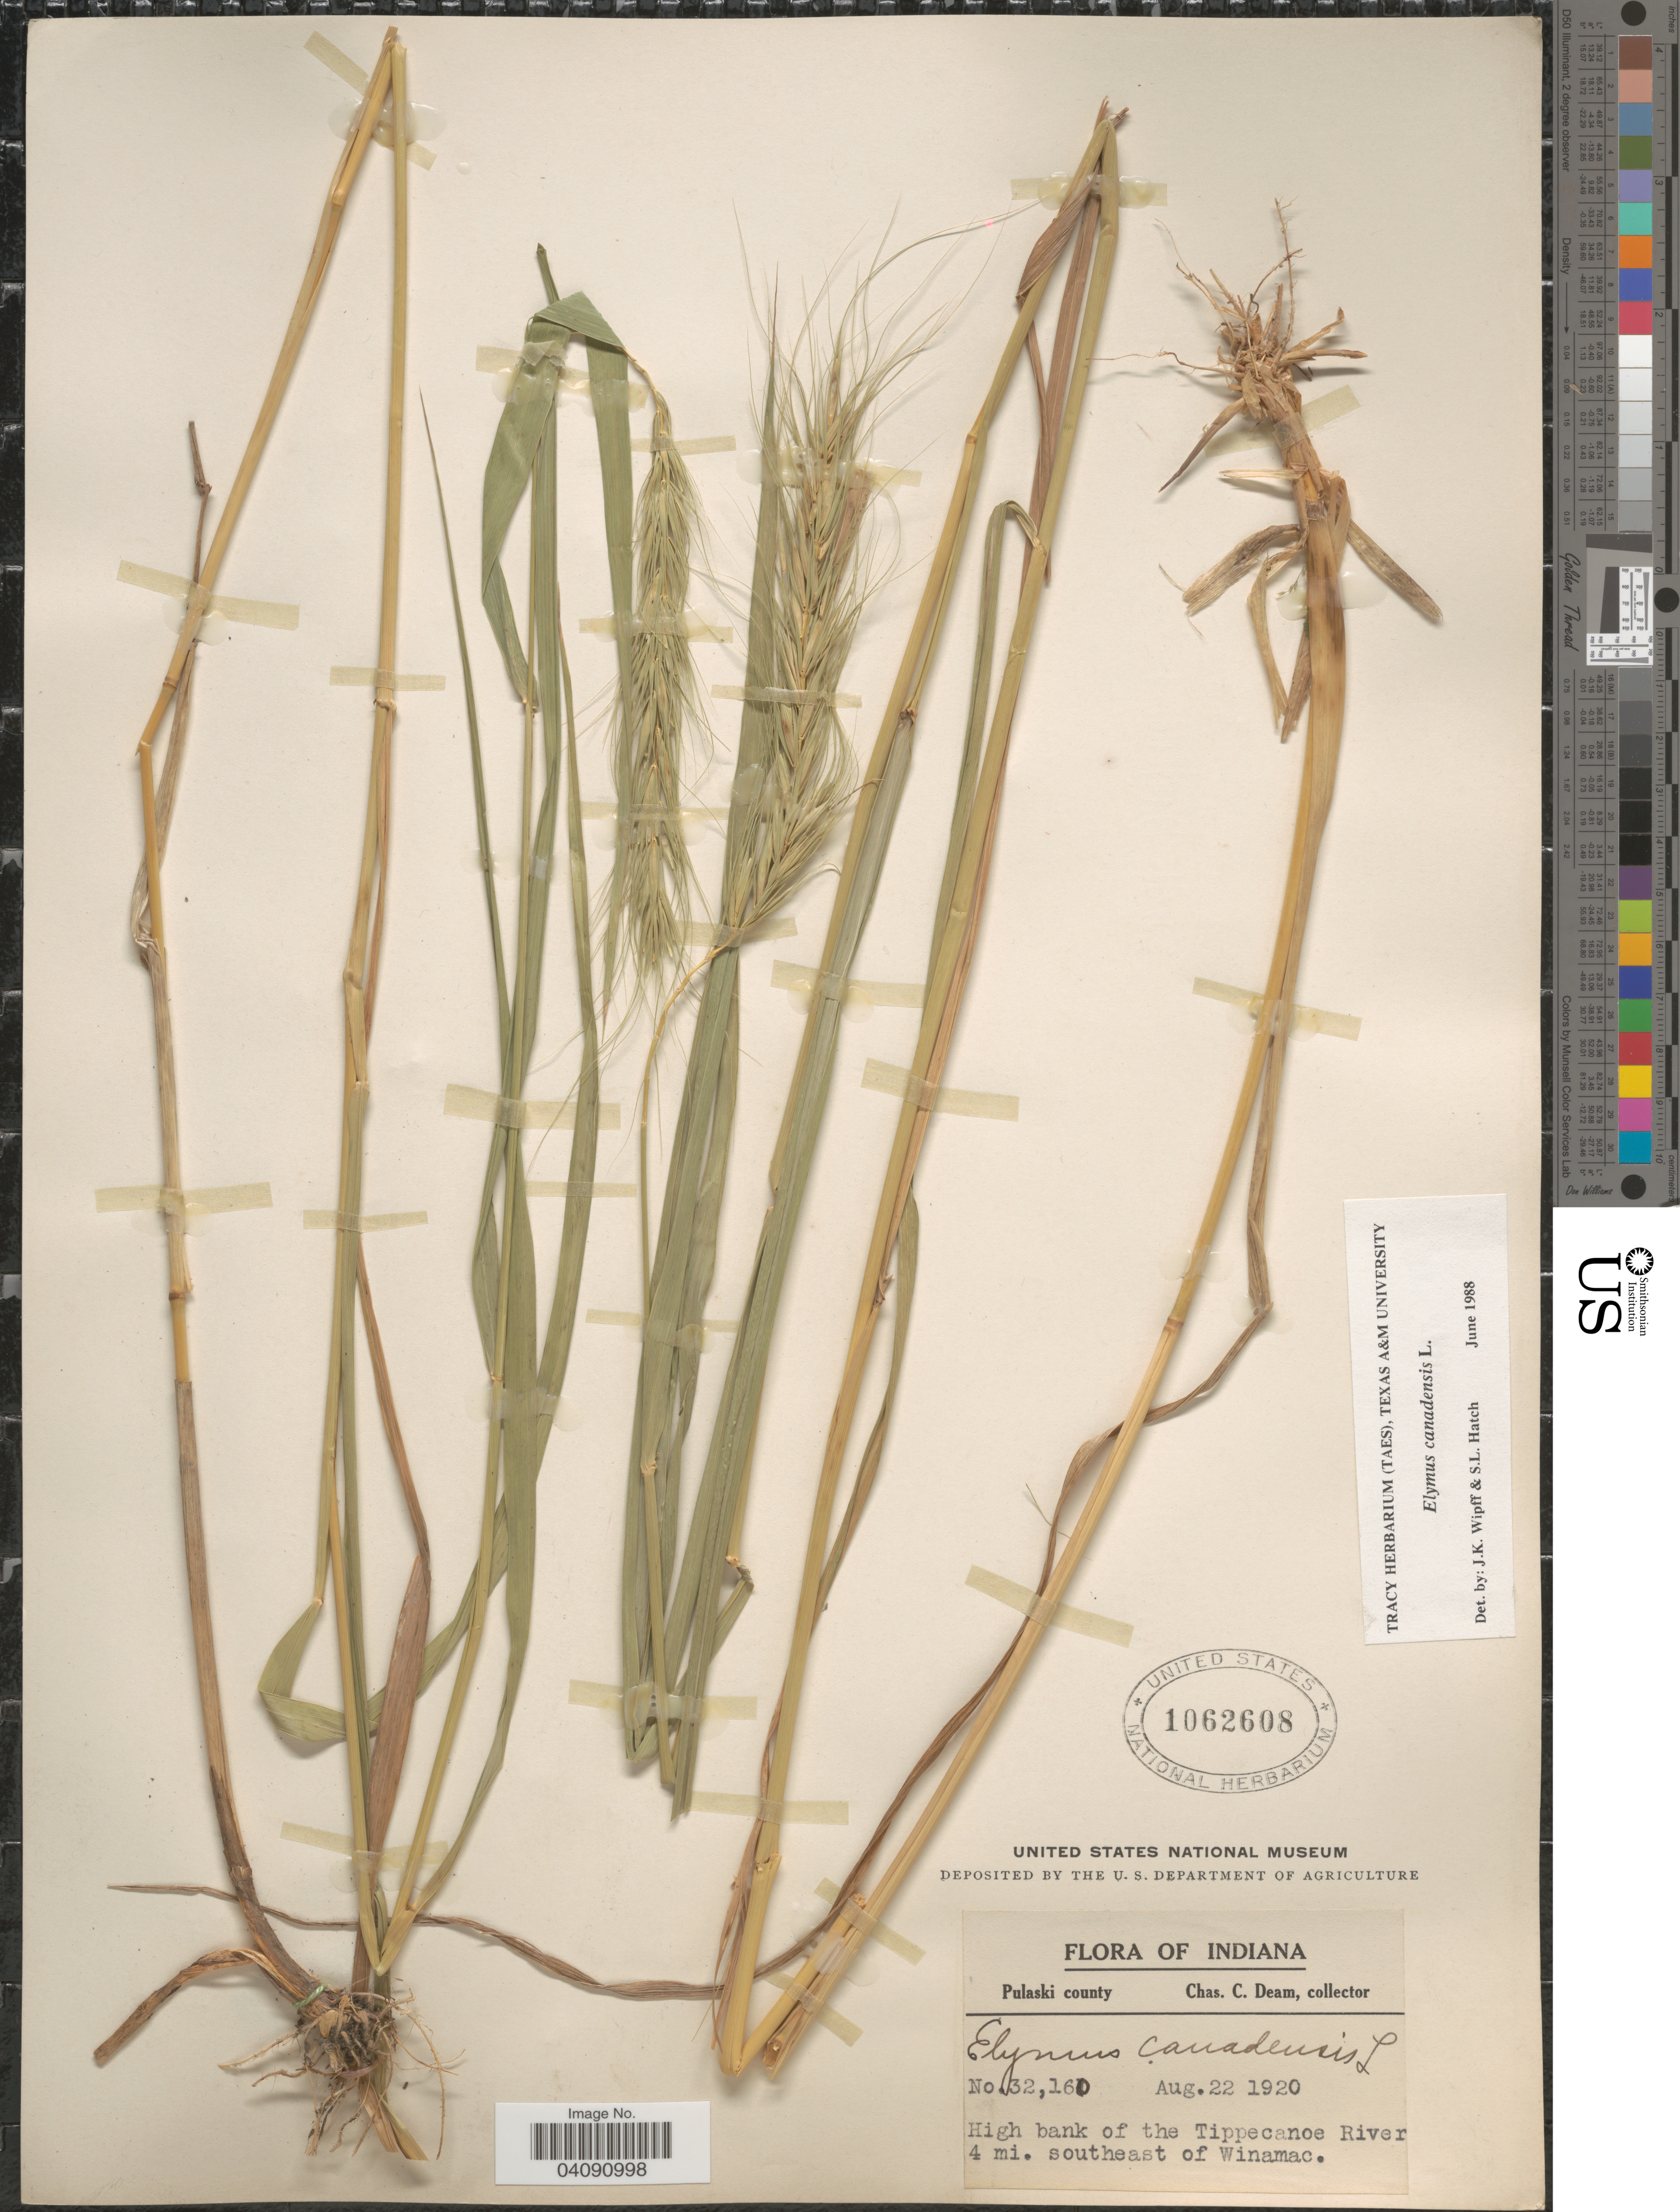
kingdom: Plantae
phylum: Tracheophyta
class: Liliopsida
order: Poales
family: Poaceae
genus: Elymus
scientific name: Elymus canadensis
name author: L.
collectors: C. C. Deam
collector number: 32160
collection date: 1920-08-22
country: United States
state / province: Indiana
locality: Pulaski county. High bank of the Tippecanoe River 4 mi. southeast of Winamac.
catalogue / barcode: US 1062608